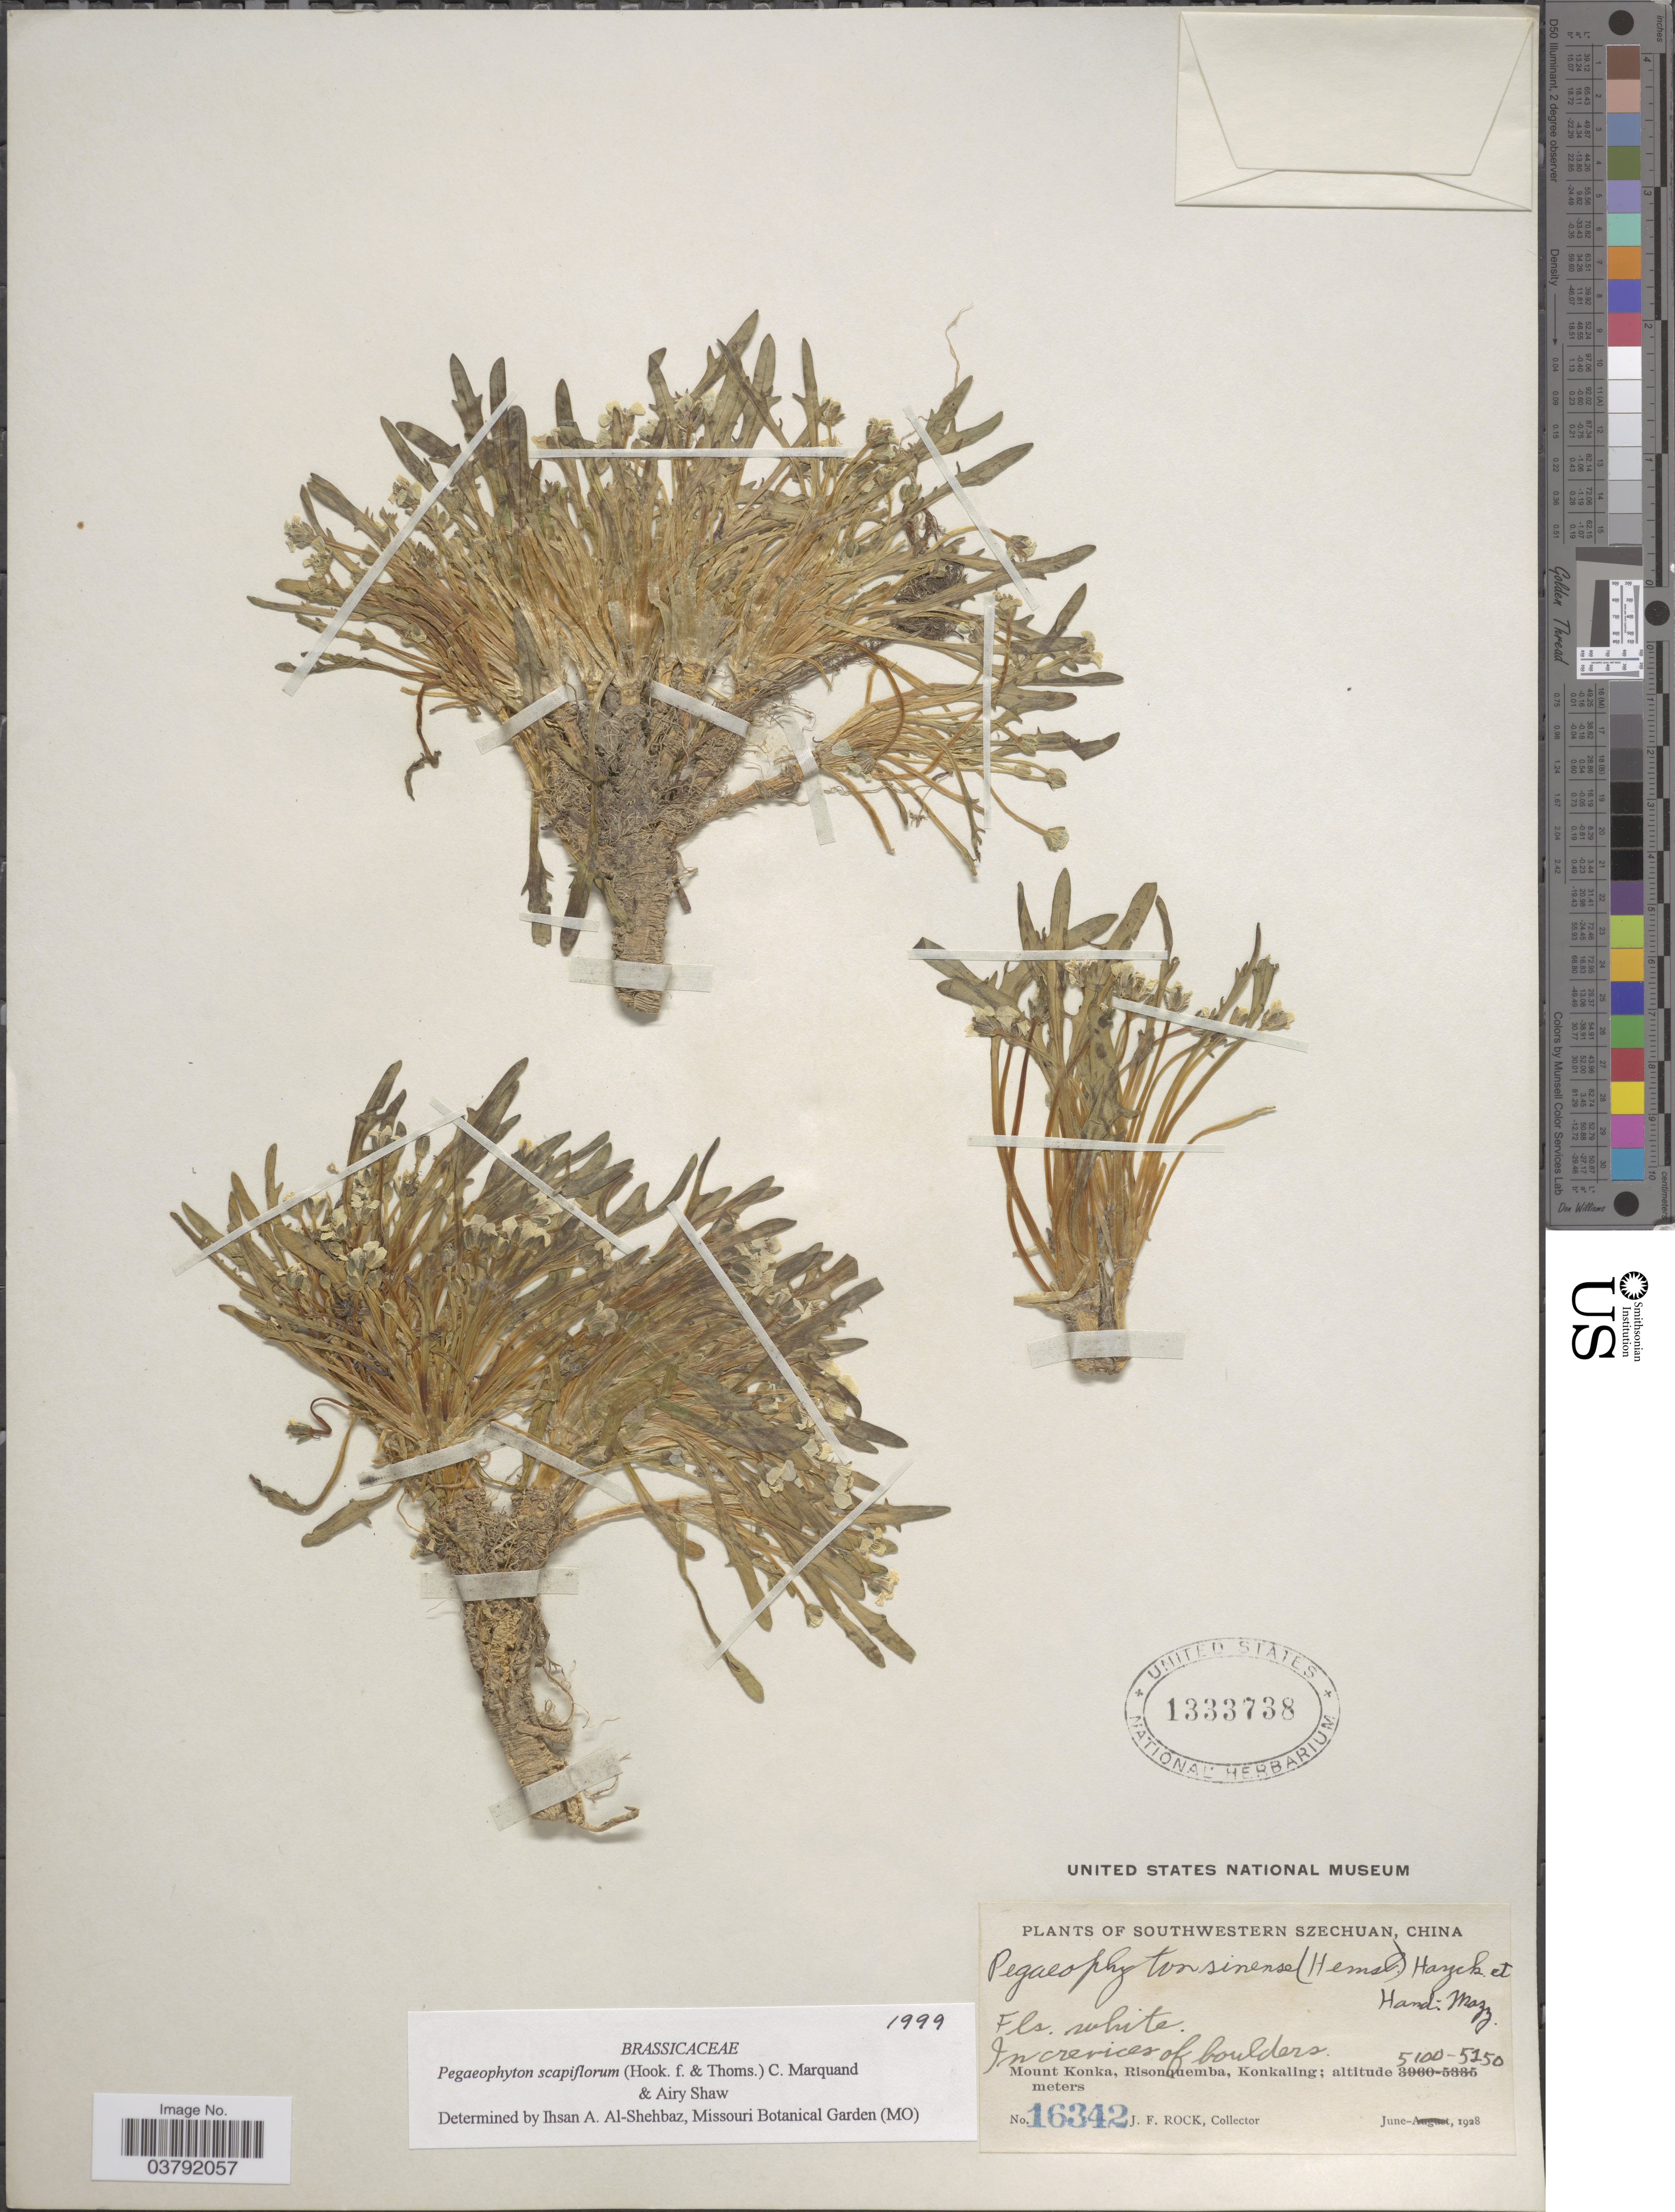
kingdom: Plantae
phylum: Tracheophyta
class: Magnoliopsida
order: Brassicales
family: Brassicaceae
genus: Pegaeophyton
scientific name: Pegaeophyton scapiflorum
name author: (Hook. f. & Thomson) C. Marquand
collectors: J. Rock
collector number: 16342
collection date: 1928-06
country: China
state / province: Sichuan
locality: Southwestern Szechuan. Mount Konka, Risonquemba, Konkaling.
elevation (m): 5100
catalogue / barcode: US 1333738